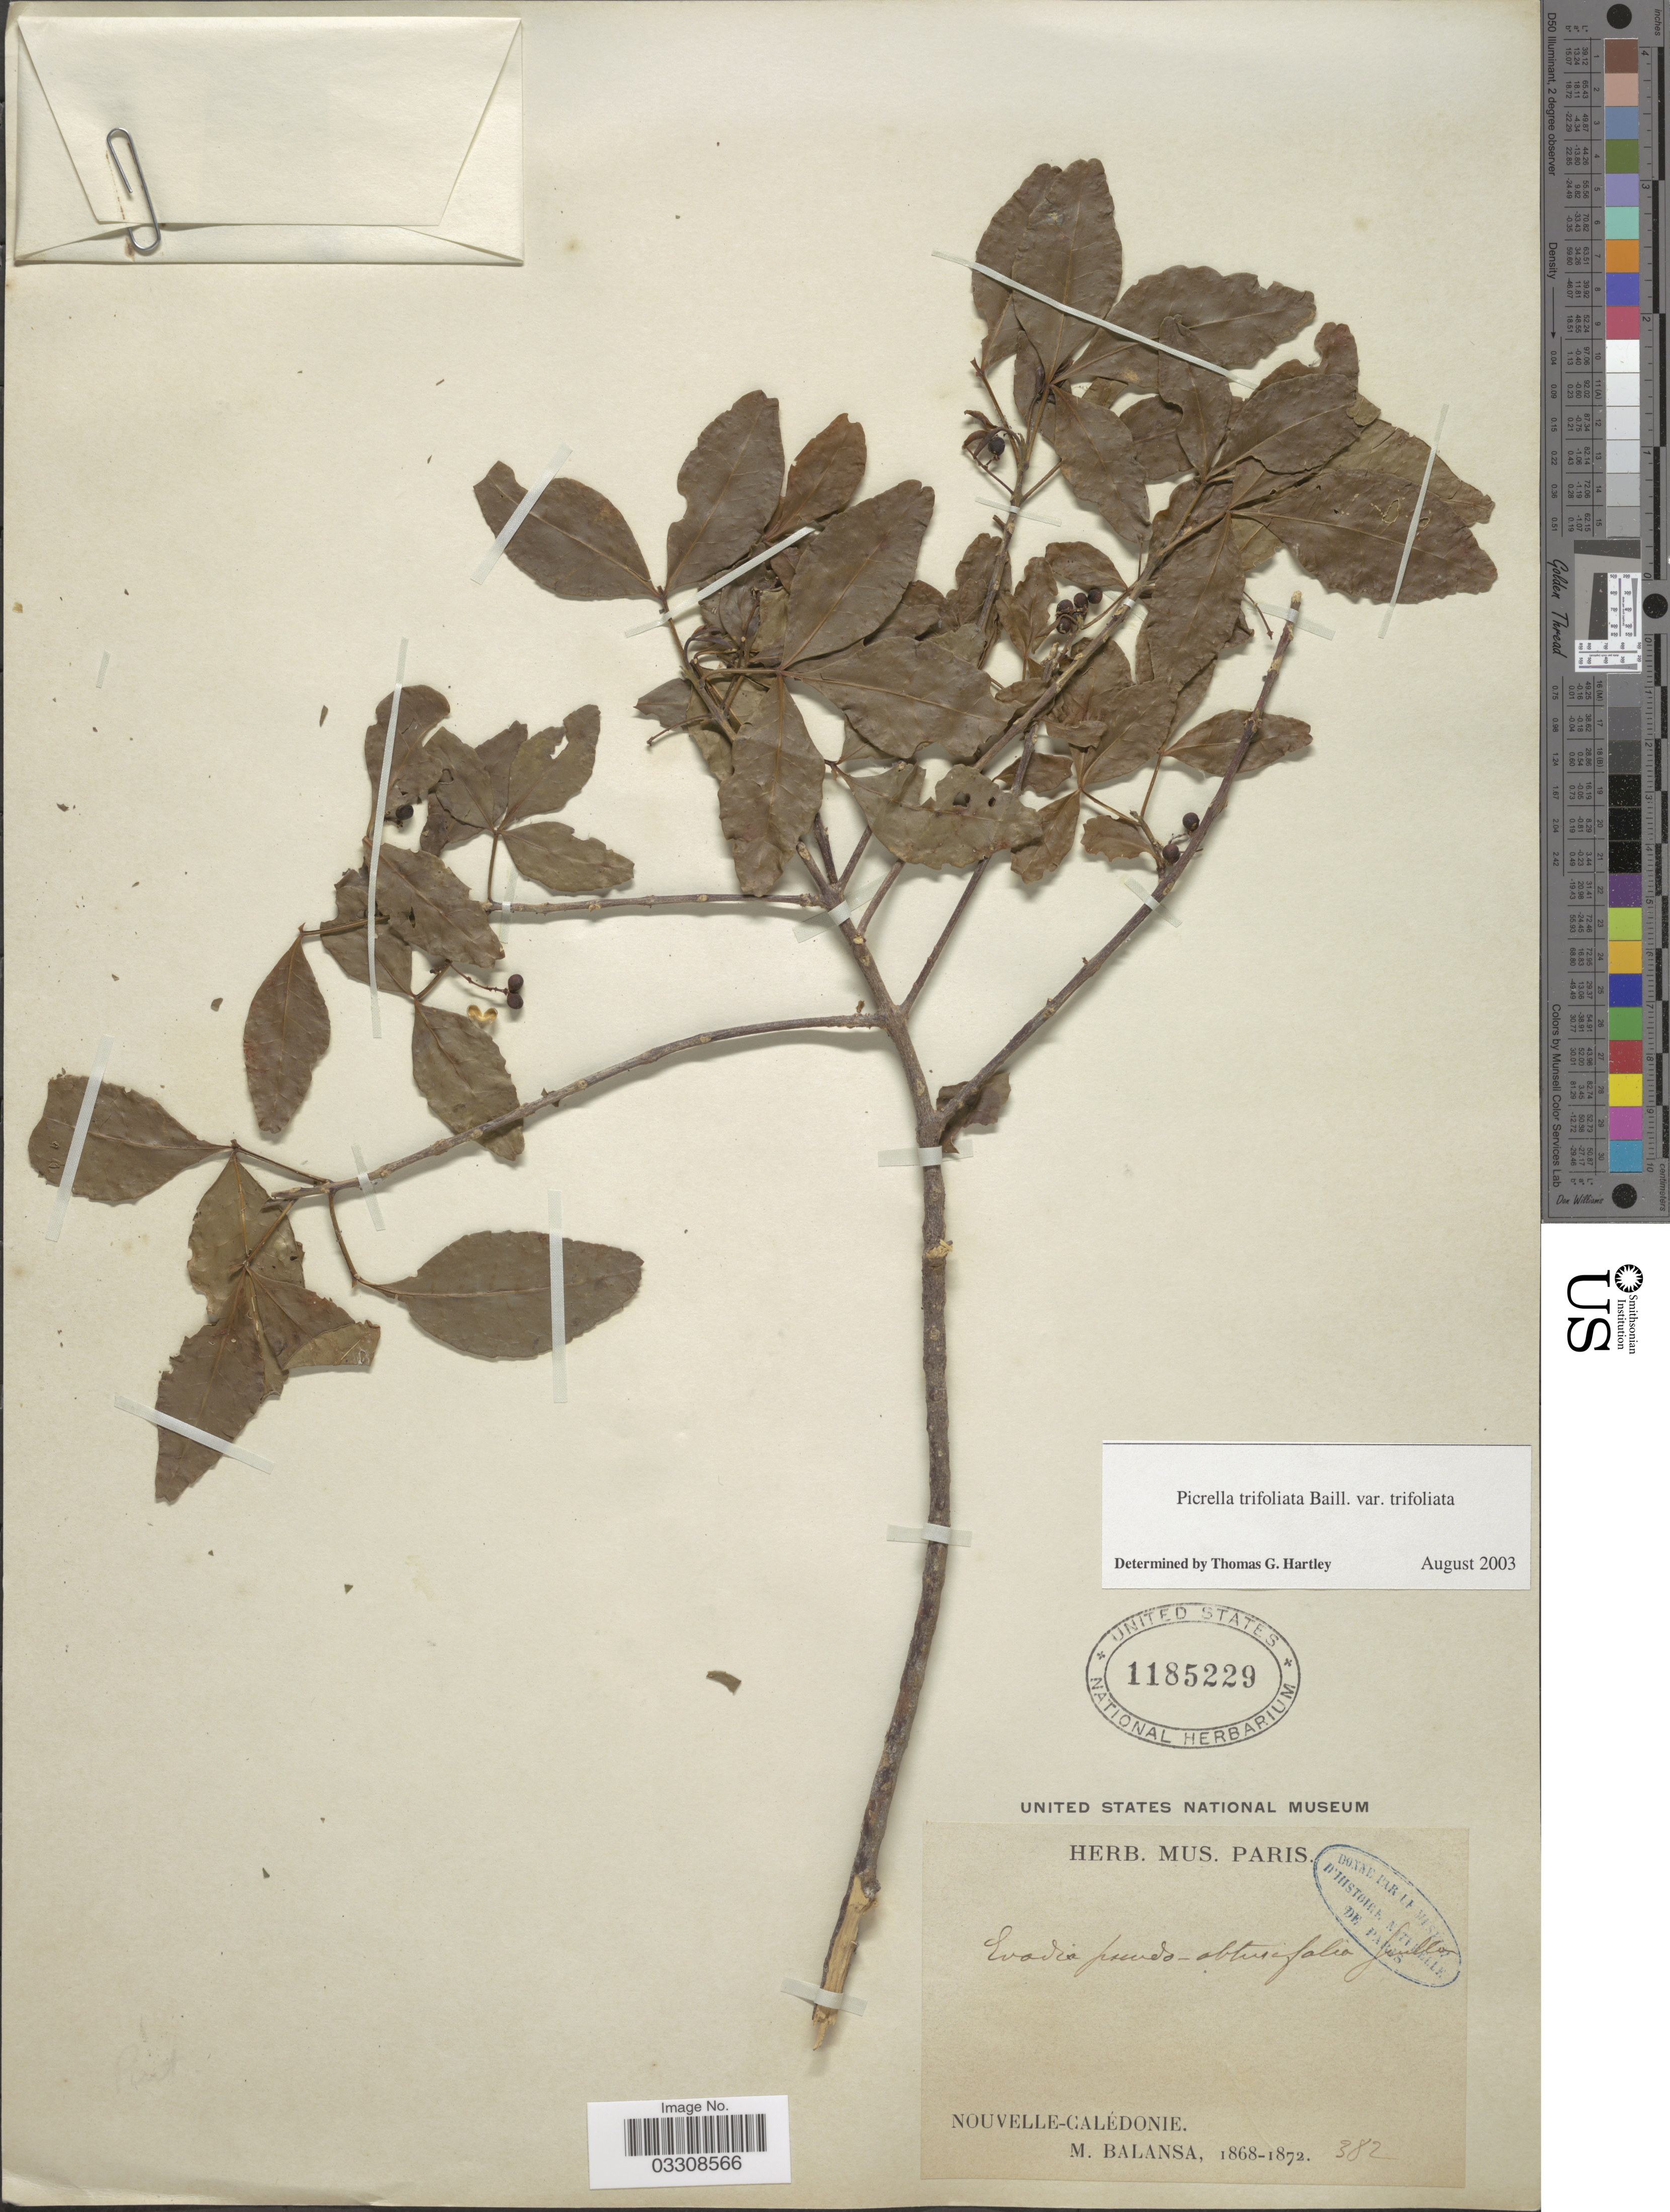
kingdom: Plantae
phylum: Tracheophyta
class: Magnoliopsida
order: Sapindales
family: Rutaceae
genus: Zieria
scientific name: Zieria trifoliata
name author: Loisel.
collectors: B. Balansa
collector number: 382?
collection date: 1868/1872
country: New Caledonia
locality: Nouvelle-Calédonie.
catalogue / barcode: US 1185229